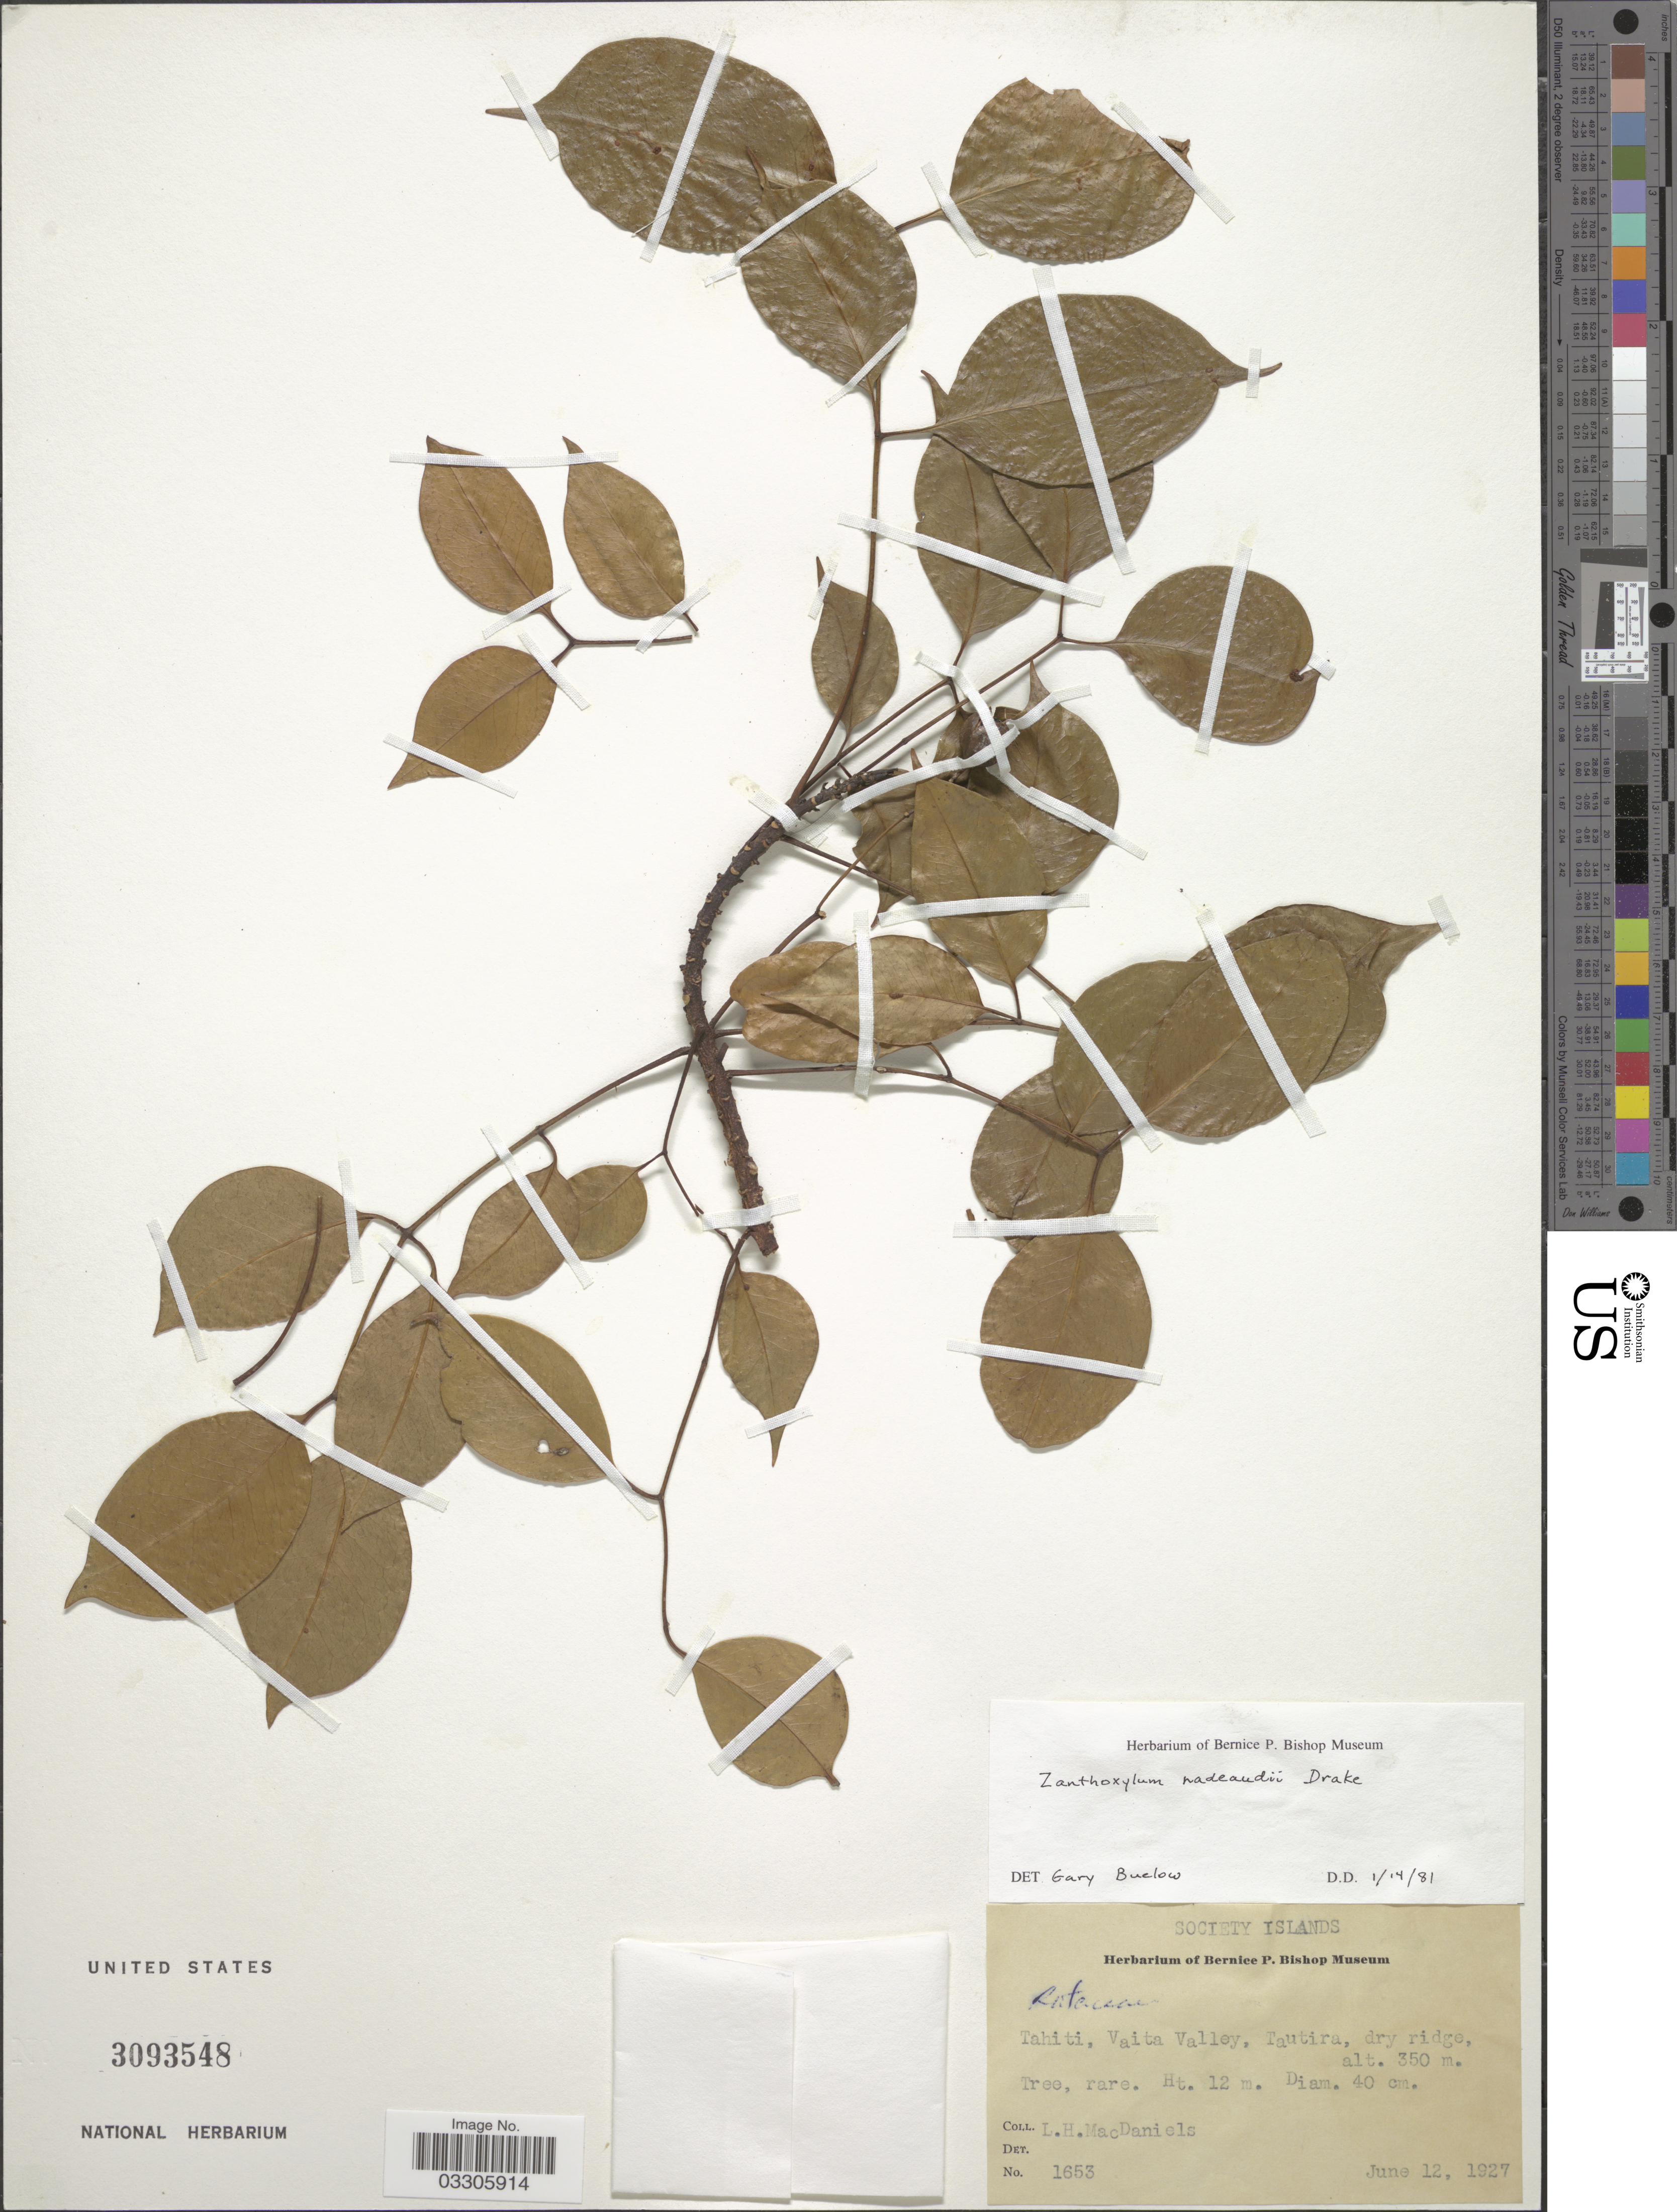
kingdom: Plantae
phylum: Tracheophyta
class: Magnoliopsida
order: Sapindales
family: Rutaceae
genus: Zanthoxylum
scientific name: Zanthoxylum nadeaudii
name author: Drake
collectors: L. H. MacDaniels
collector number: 1653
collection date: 1927-06-12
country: French Polynesia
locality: Society Islands, Tahiti, Vaita Valley, Tautira.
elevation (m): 350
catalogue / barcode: US 3093548